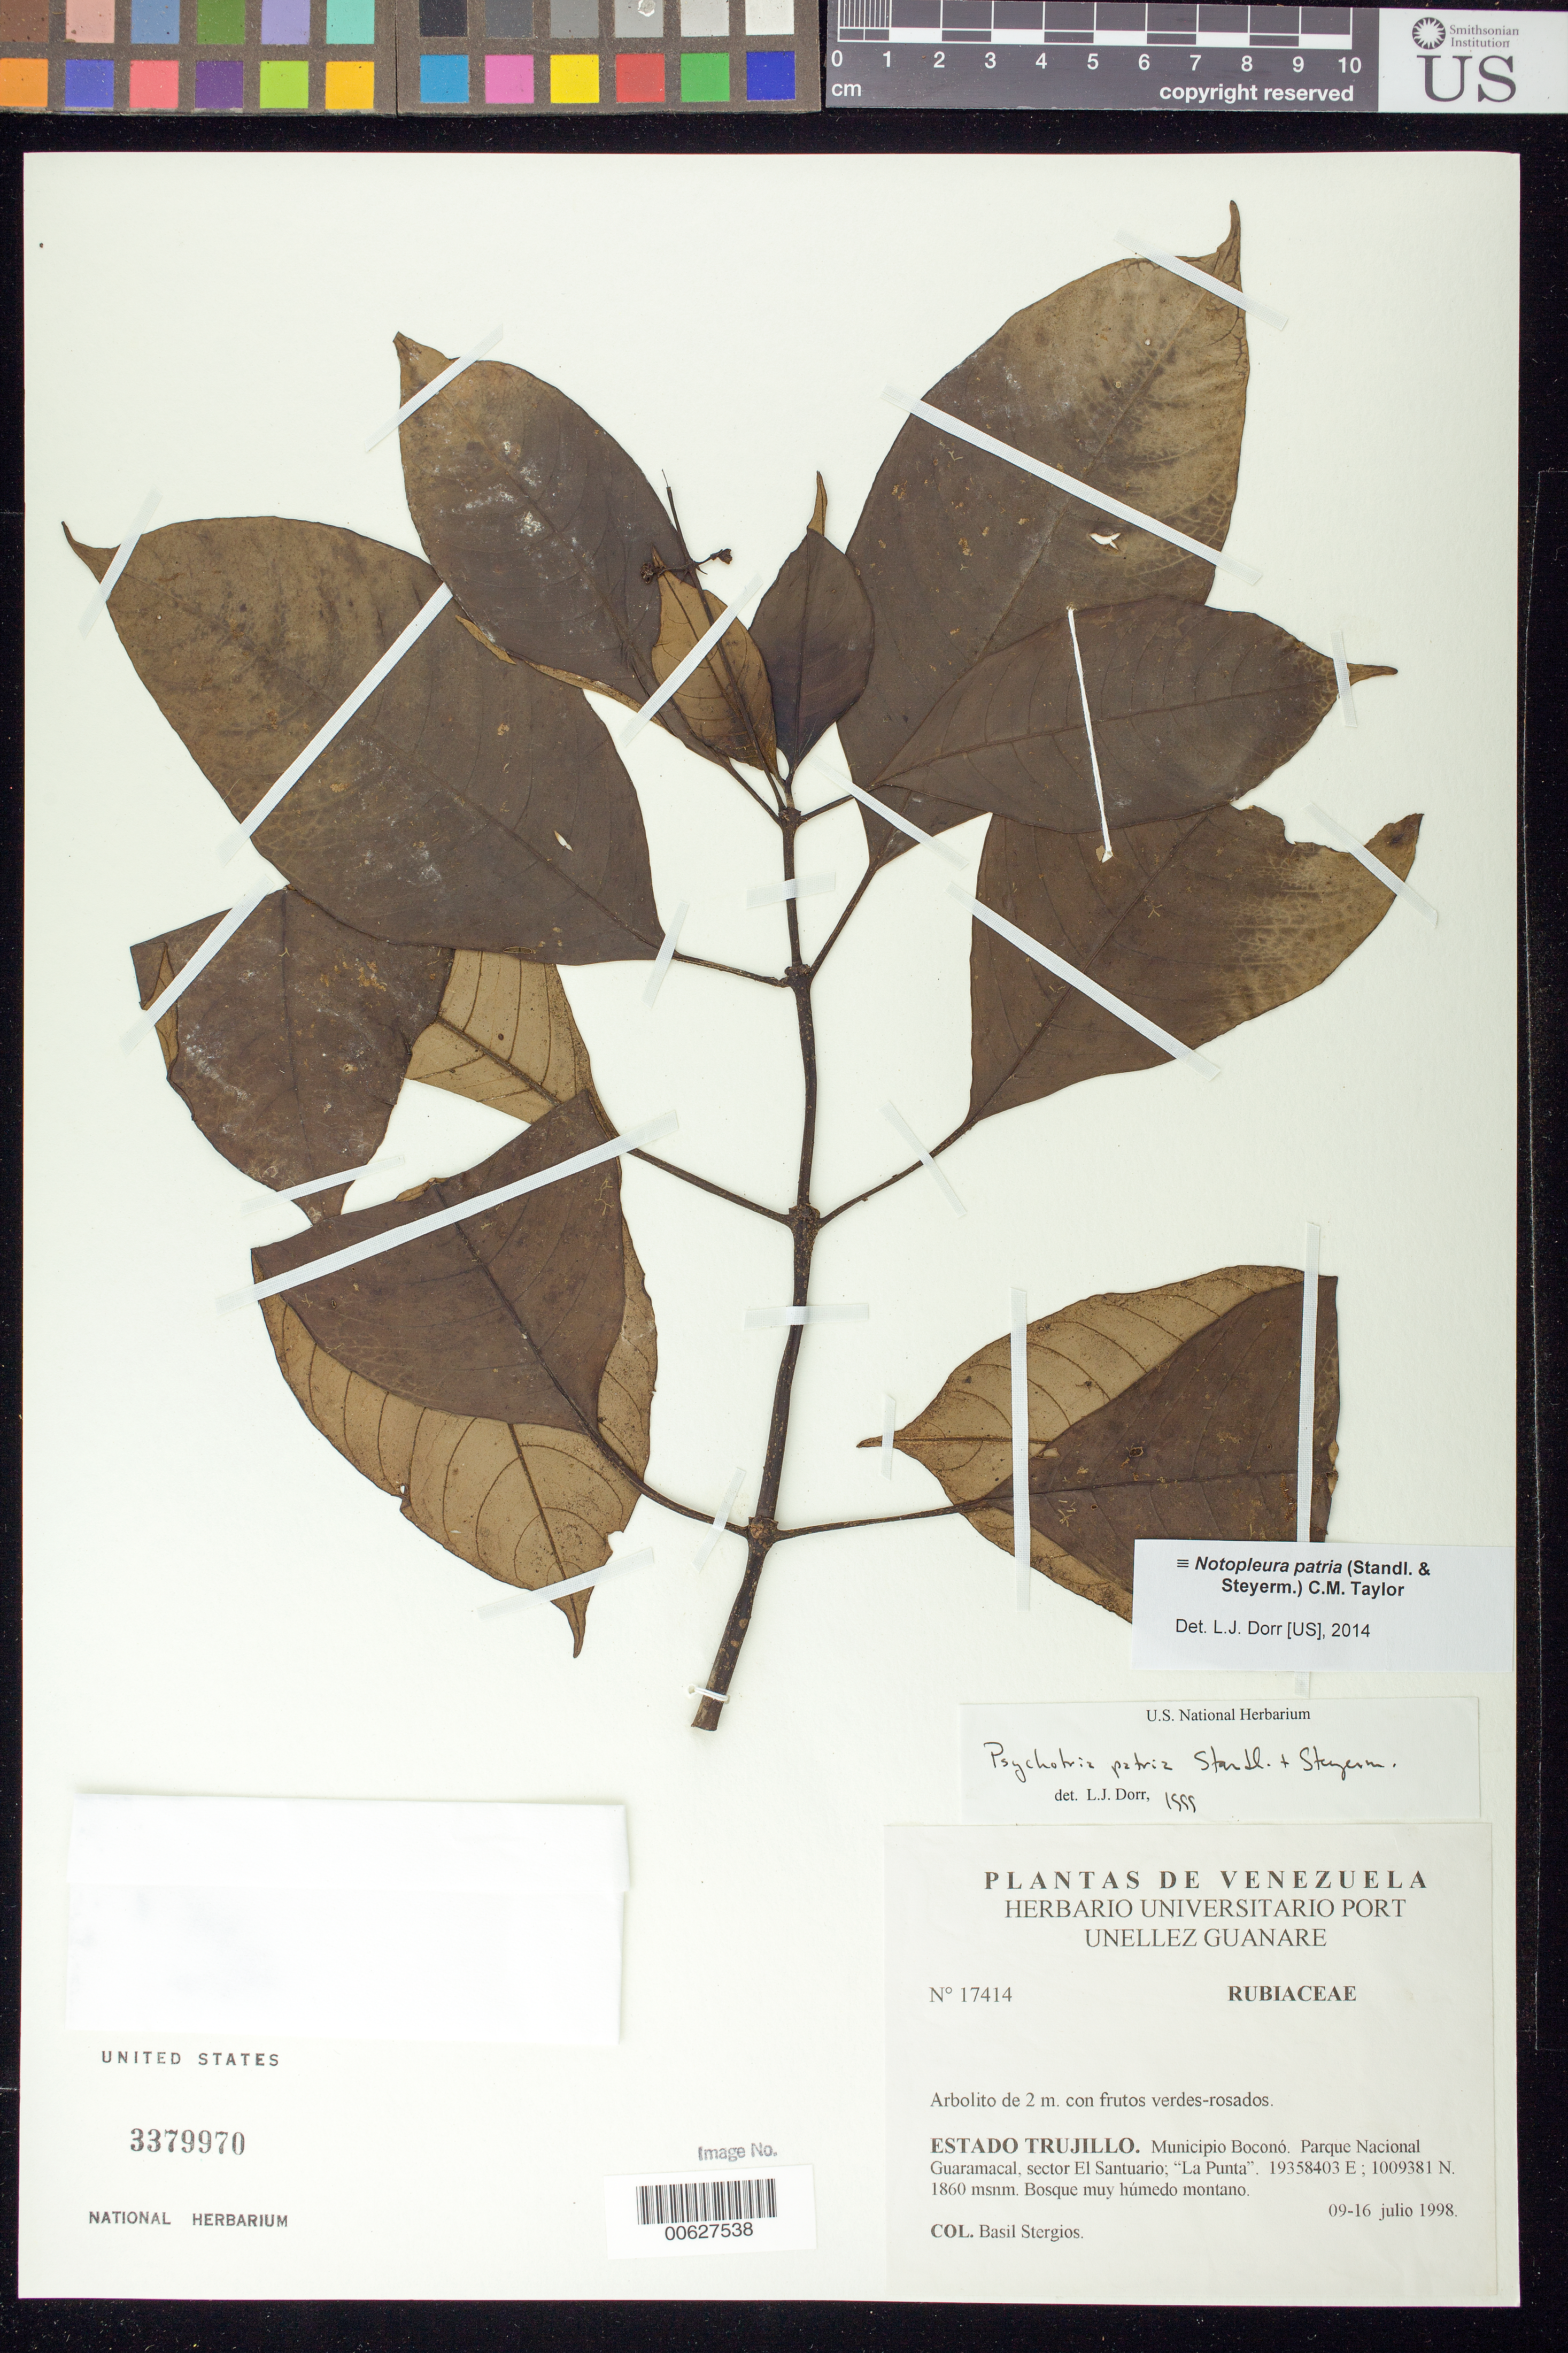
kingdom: Plantae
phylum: Tracheophyta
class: Magnoliopsida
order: Gentianales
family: Rubiaceae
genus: Notopleura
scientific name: Notopleura patria var. patria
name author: (Standl. & Steyerm.) C.M. Taylor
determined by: Dorr, L. J., (BOT), Smithsonian Institution - National Museum of Natural History (UNITED STATES)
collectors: B. G. Stergios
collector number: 17414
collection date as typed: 09 Jul 1998 to 16 Jul 1998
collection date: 1998-07-09/1998-07-16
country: Venezuela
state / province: Trujillo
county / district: Boconó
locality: Parque Nacional Guaramacal, Sector El Santuario, La Punta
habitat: Bosque muy húmedo montano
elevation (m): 1860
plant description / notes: PORT, US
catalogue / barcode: US 3379970